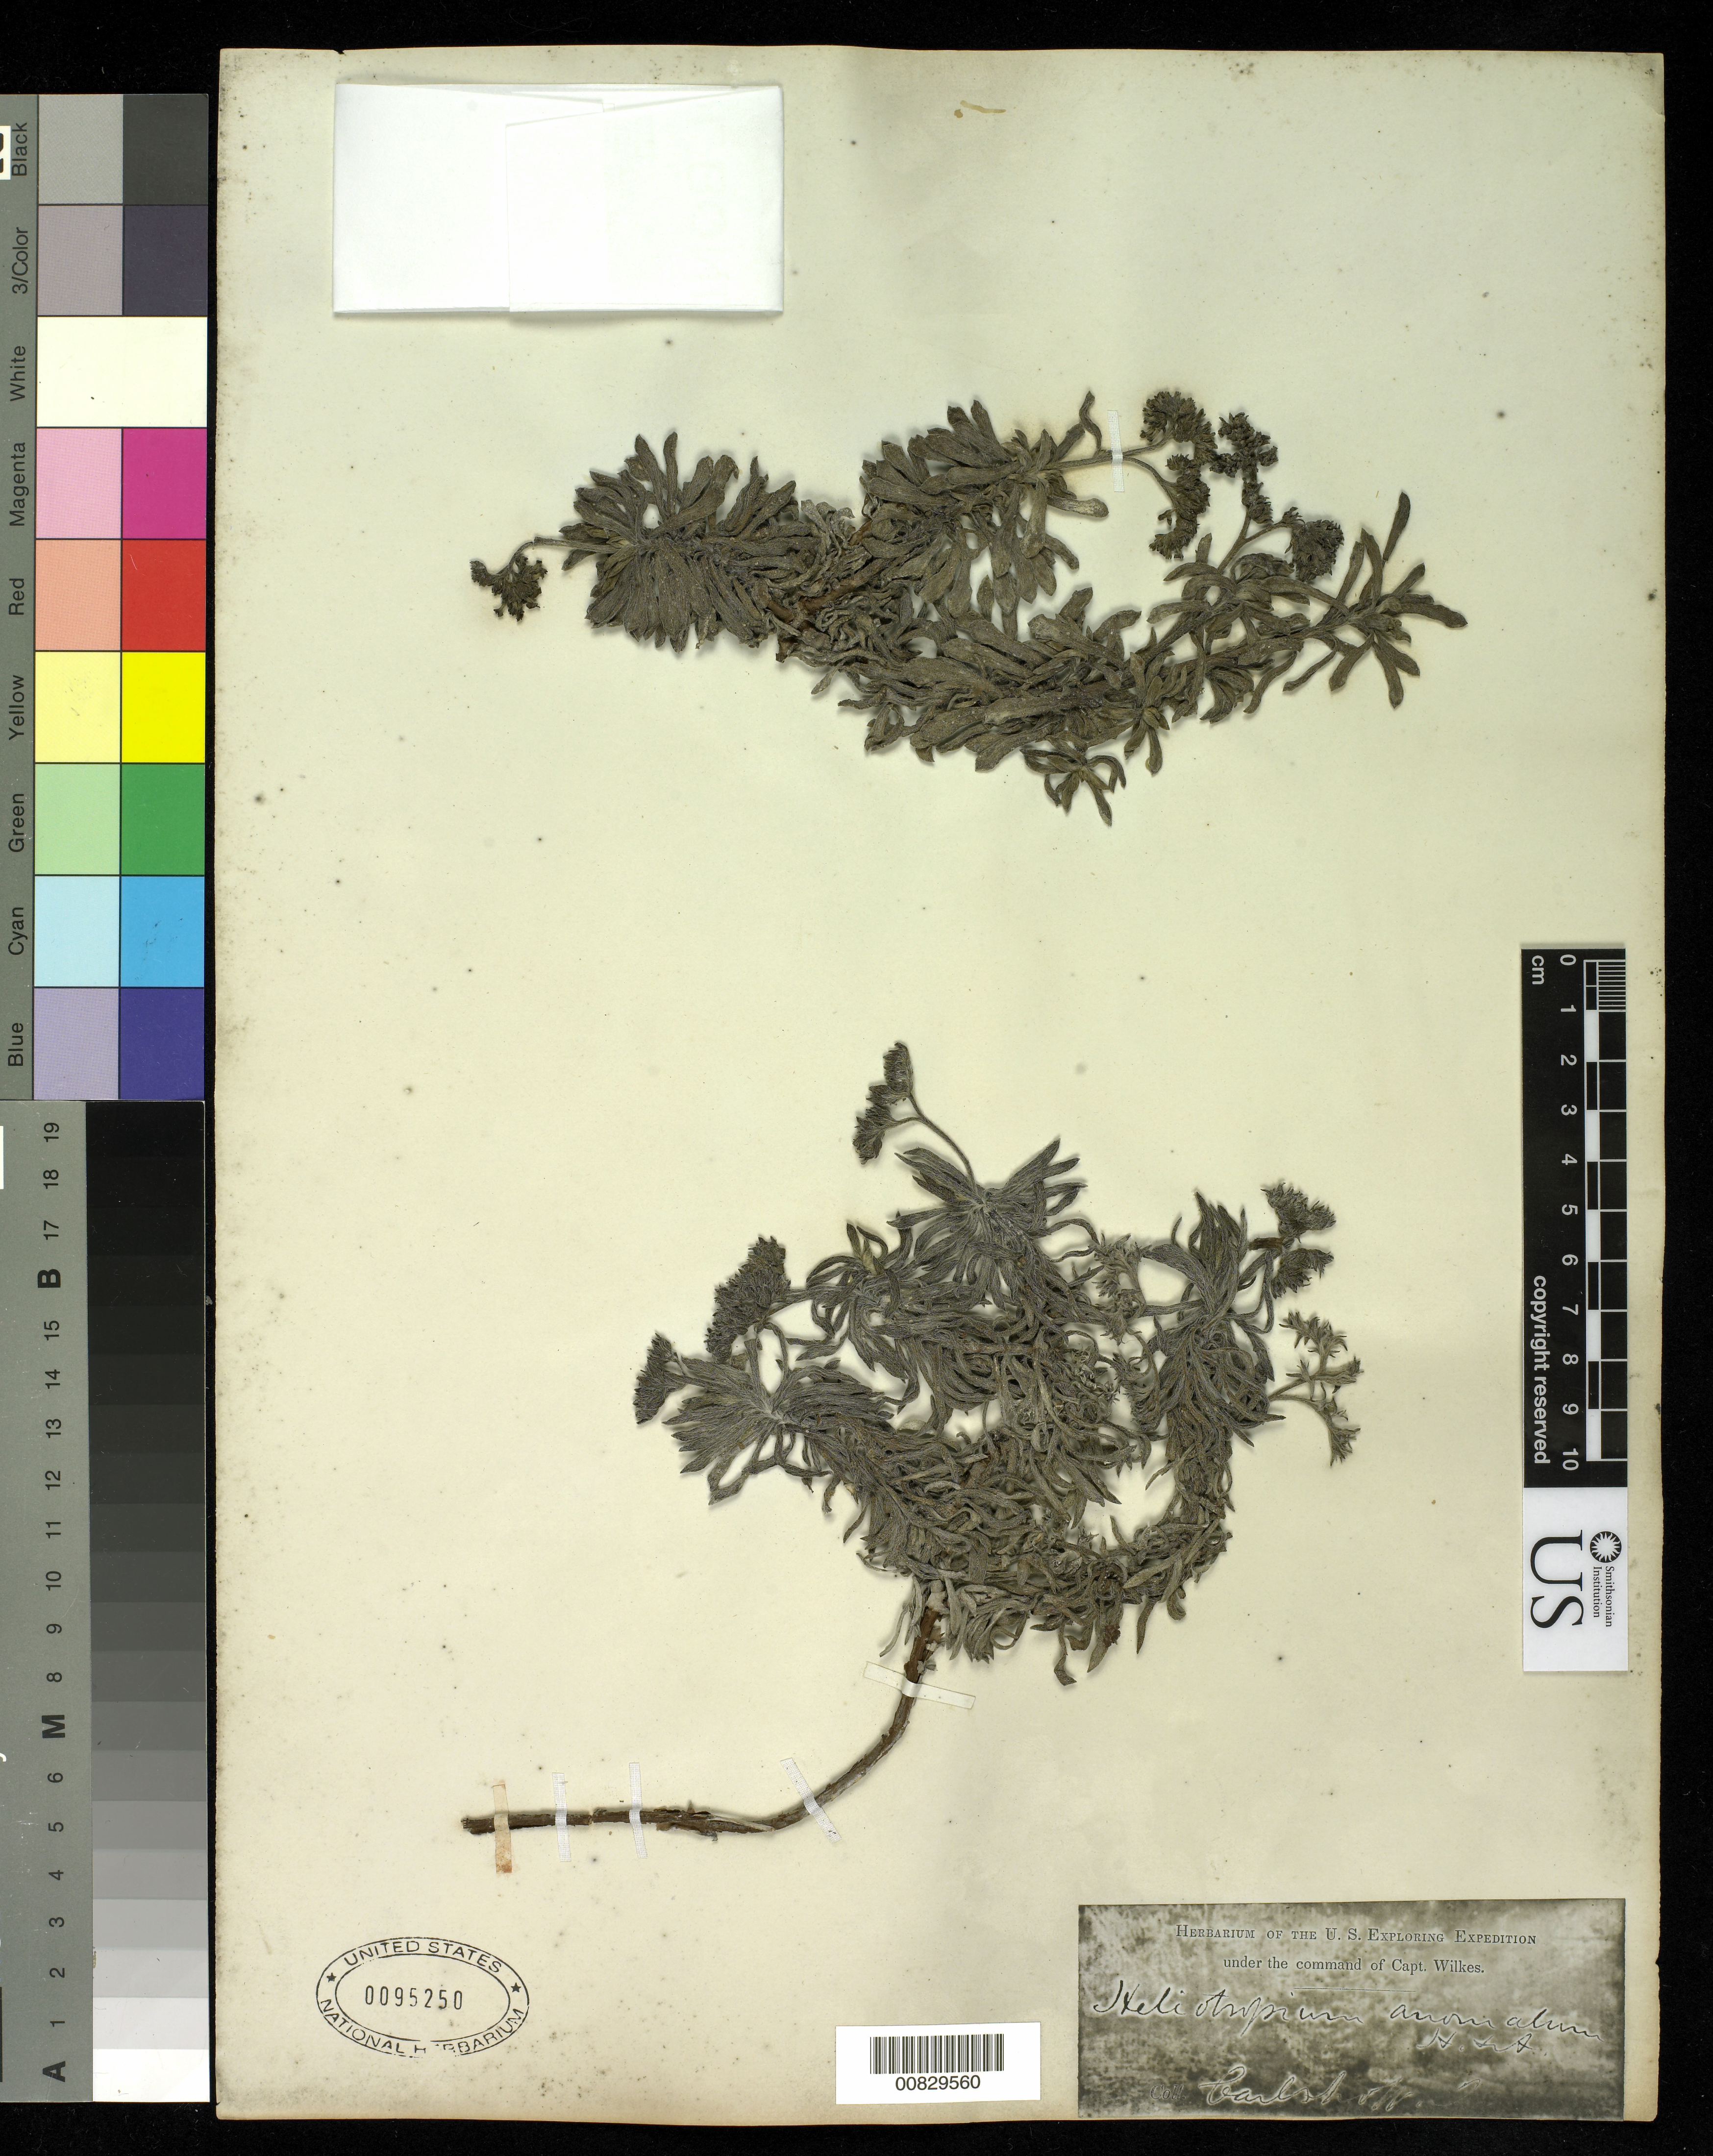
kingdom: Plantae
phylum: Tracheophyta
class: Magnoliopsida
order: Boraginales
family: Heliotropiaceae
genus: Heliotropium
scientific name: Heliotropium anomalum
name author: Hook. & Arn.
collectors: Wilkes Explor. Exped.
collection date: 1838/1842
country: French Polynesia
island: Aratika Atoll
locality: Aratika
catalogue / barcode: US 95250